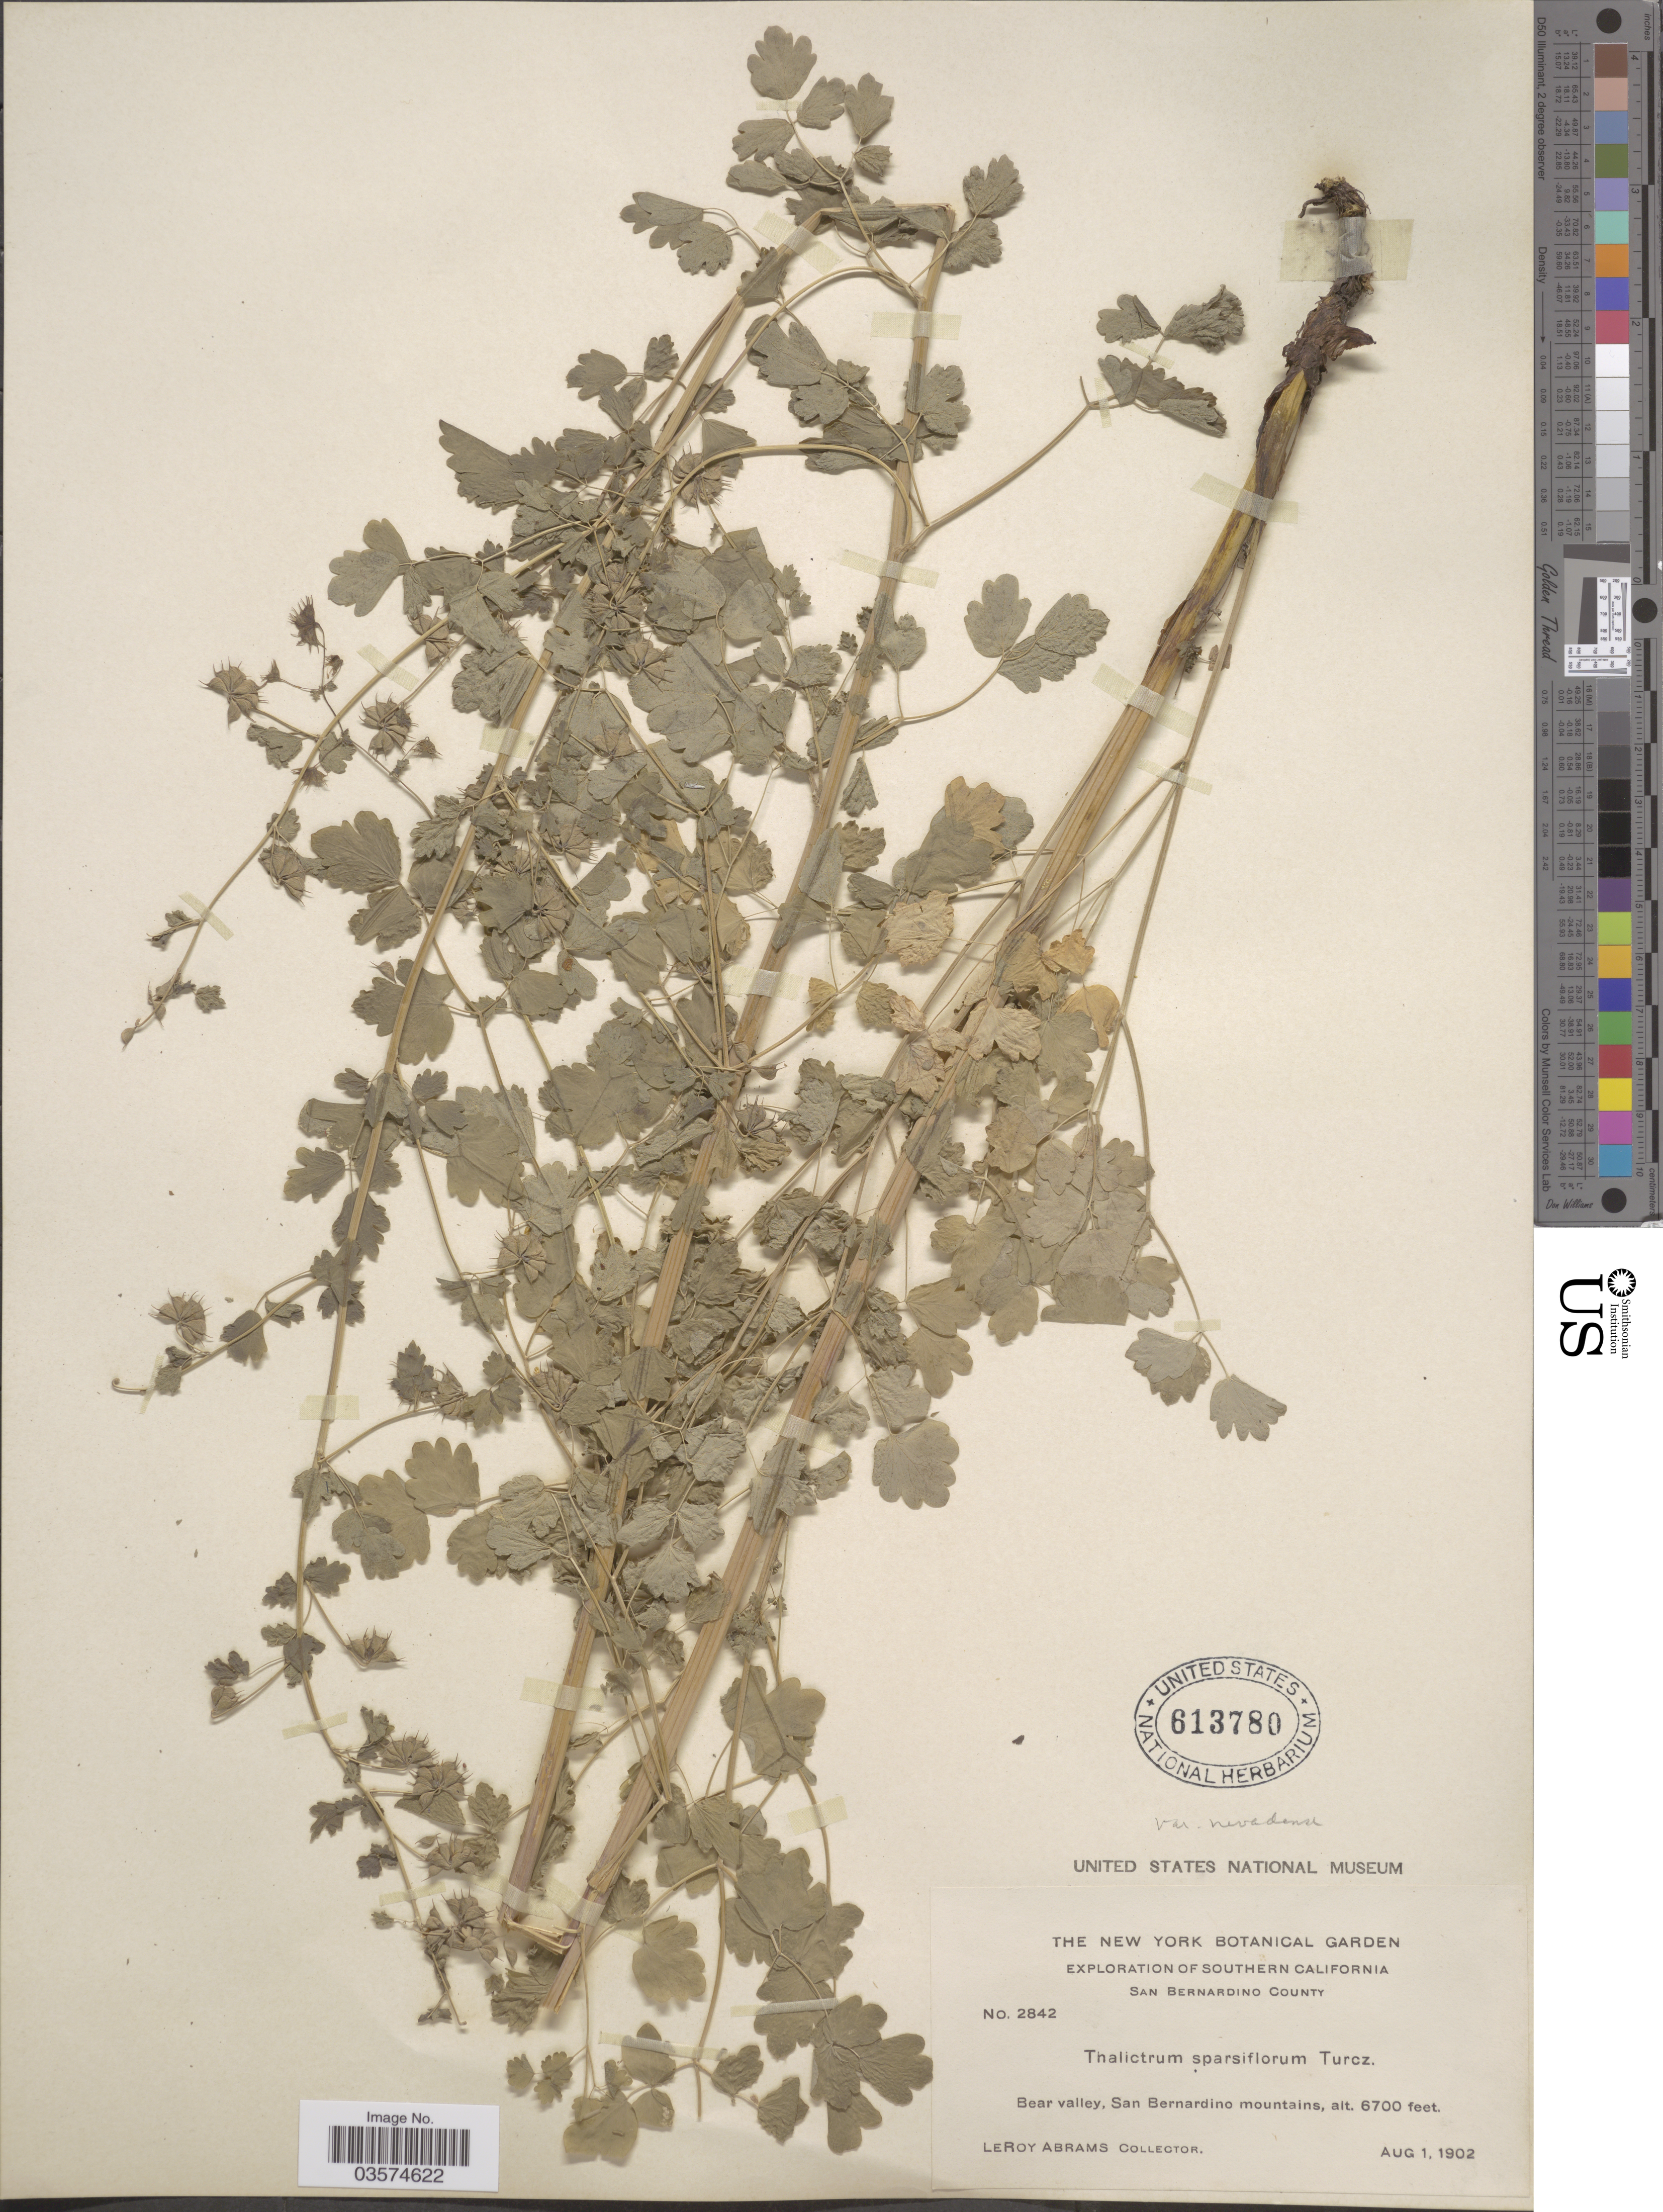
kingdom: Plantae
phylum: Tracheophyta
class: Magnoliopsida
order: Ranunculales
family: Ranunculaceae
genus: Thalictrum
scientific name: Thalictrum sparsiflorum var. nevadense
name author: B. Boivin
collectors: L. Abrams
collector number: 2842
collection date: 1902-08-01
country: United States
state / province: California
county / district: San Bernardino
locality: Southern. San Bernardino County. Bear Valley, San Bernardino mountains.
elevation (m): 2042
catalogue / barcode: US 613780